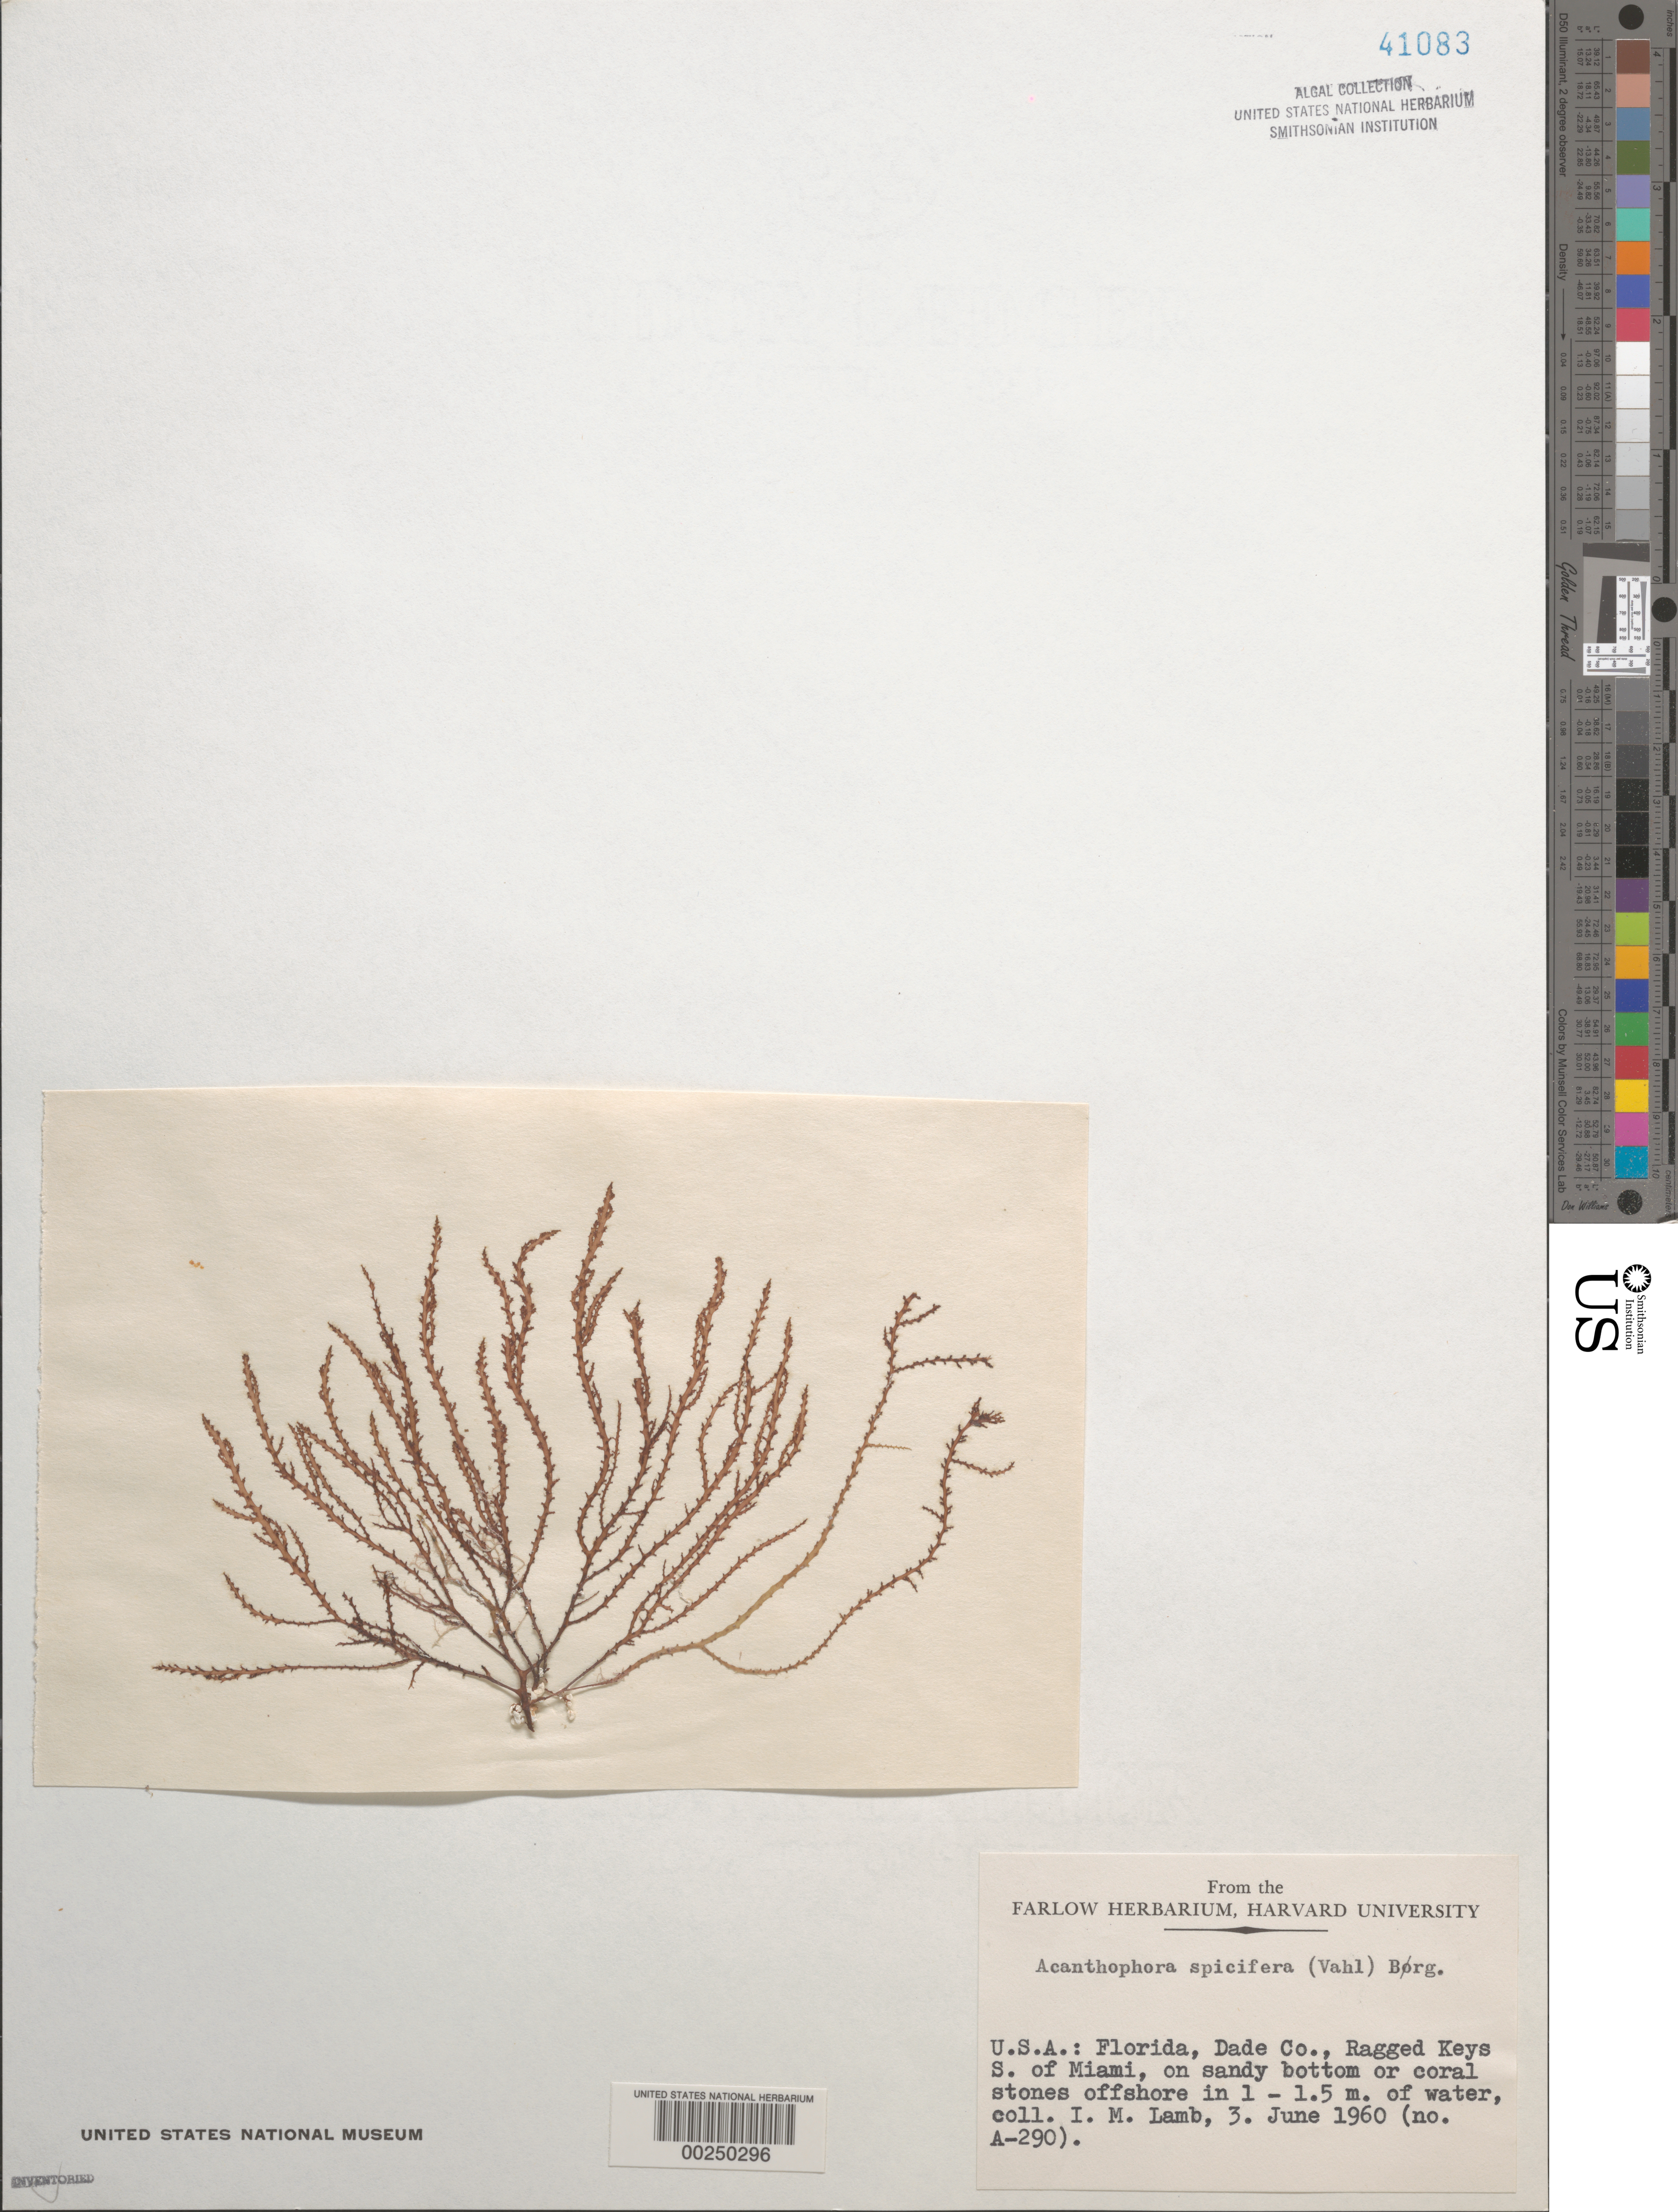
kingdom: Plantae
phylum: Rhodophyta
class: Florideophyceae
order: Ceramiales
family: Rhodomelaceae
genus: Acanthophora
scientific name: Acanthophora spicifera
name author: (Vahl) Børgesen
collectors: I. M. Lamb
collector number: A-290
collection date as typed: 03 Jun 1960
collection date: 1960-06-03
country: United States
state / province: Florida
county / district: Miami-Dade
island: Ragged Keys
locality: South of Miami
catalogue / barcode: US 41083